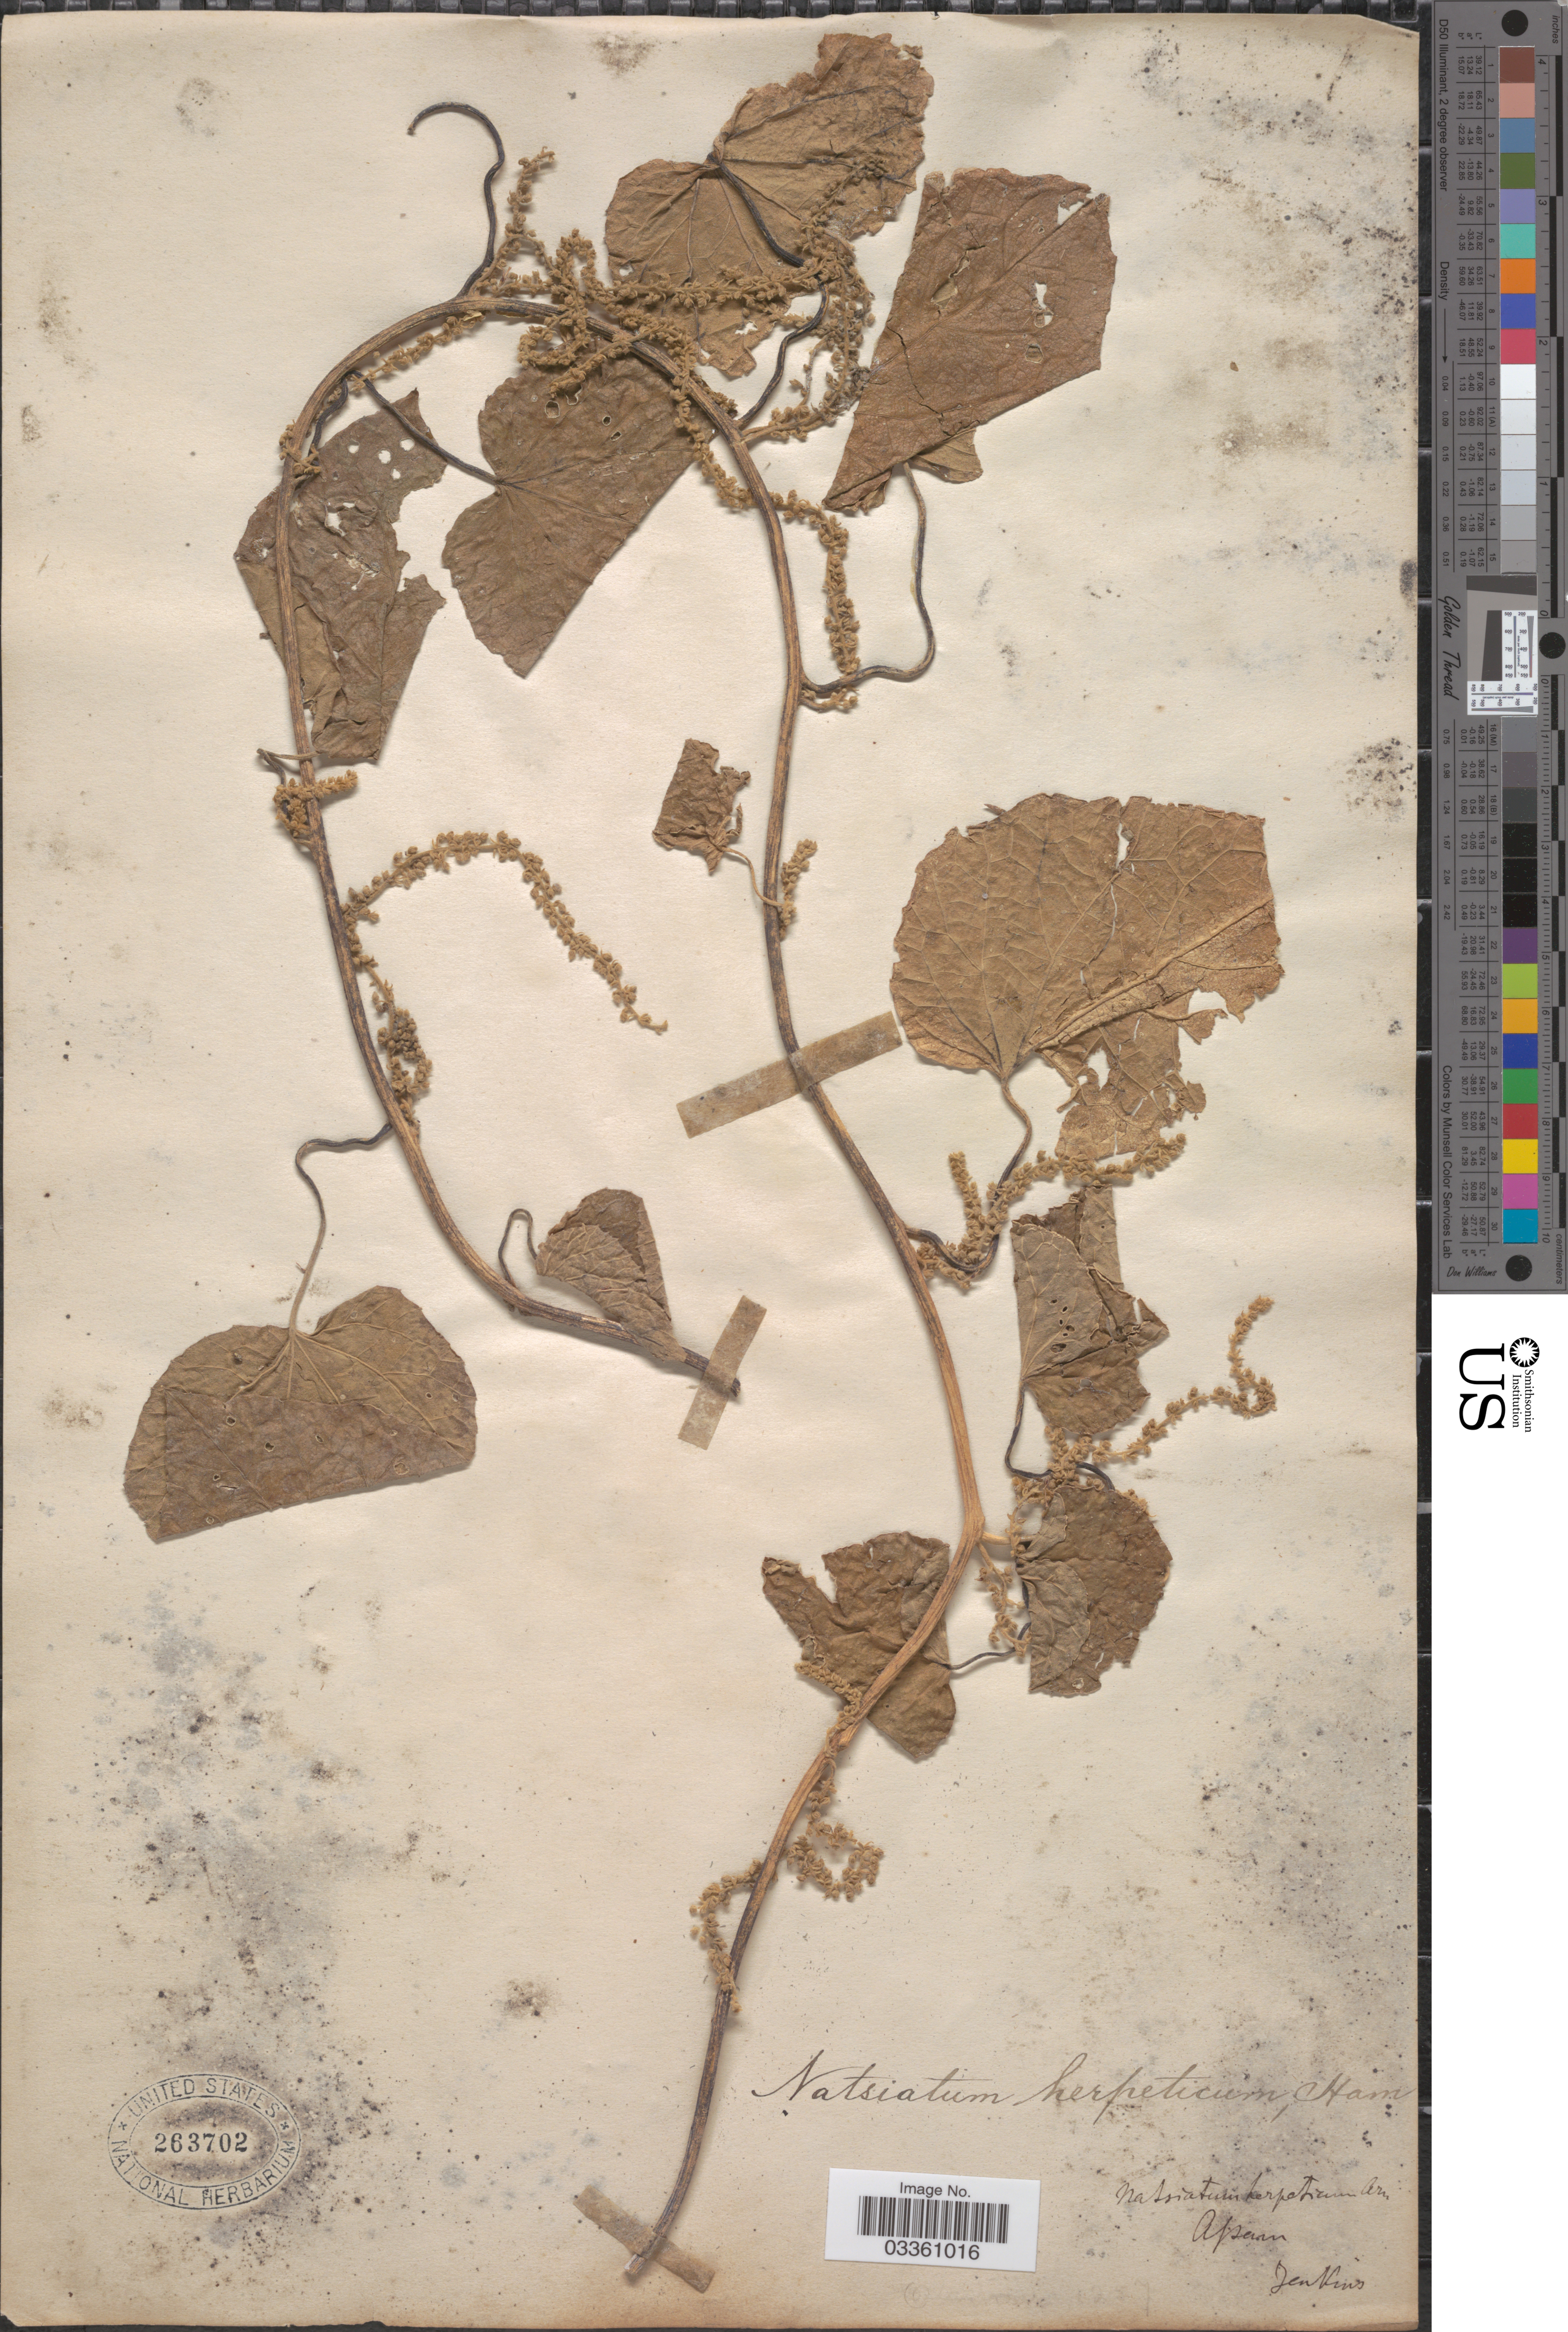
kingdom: Plantae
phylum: Tracheophyta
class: Magnoliopsida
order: Icacinales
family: Icacinaceae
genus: Natsiatum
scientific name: Natsiatum herpeticum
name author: Buch.-Ham. ex Arn.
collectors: -. Jenkins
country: India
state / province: Assam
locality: Assam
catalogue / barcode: US 263702